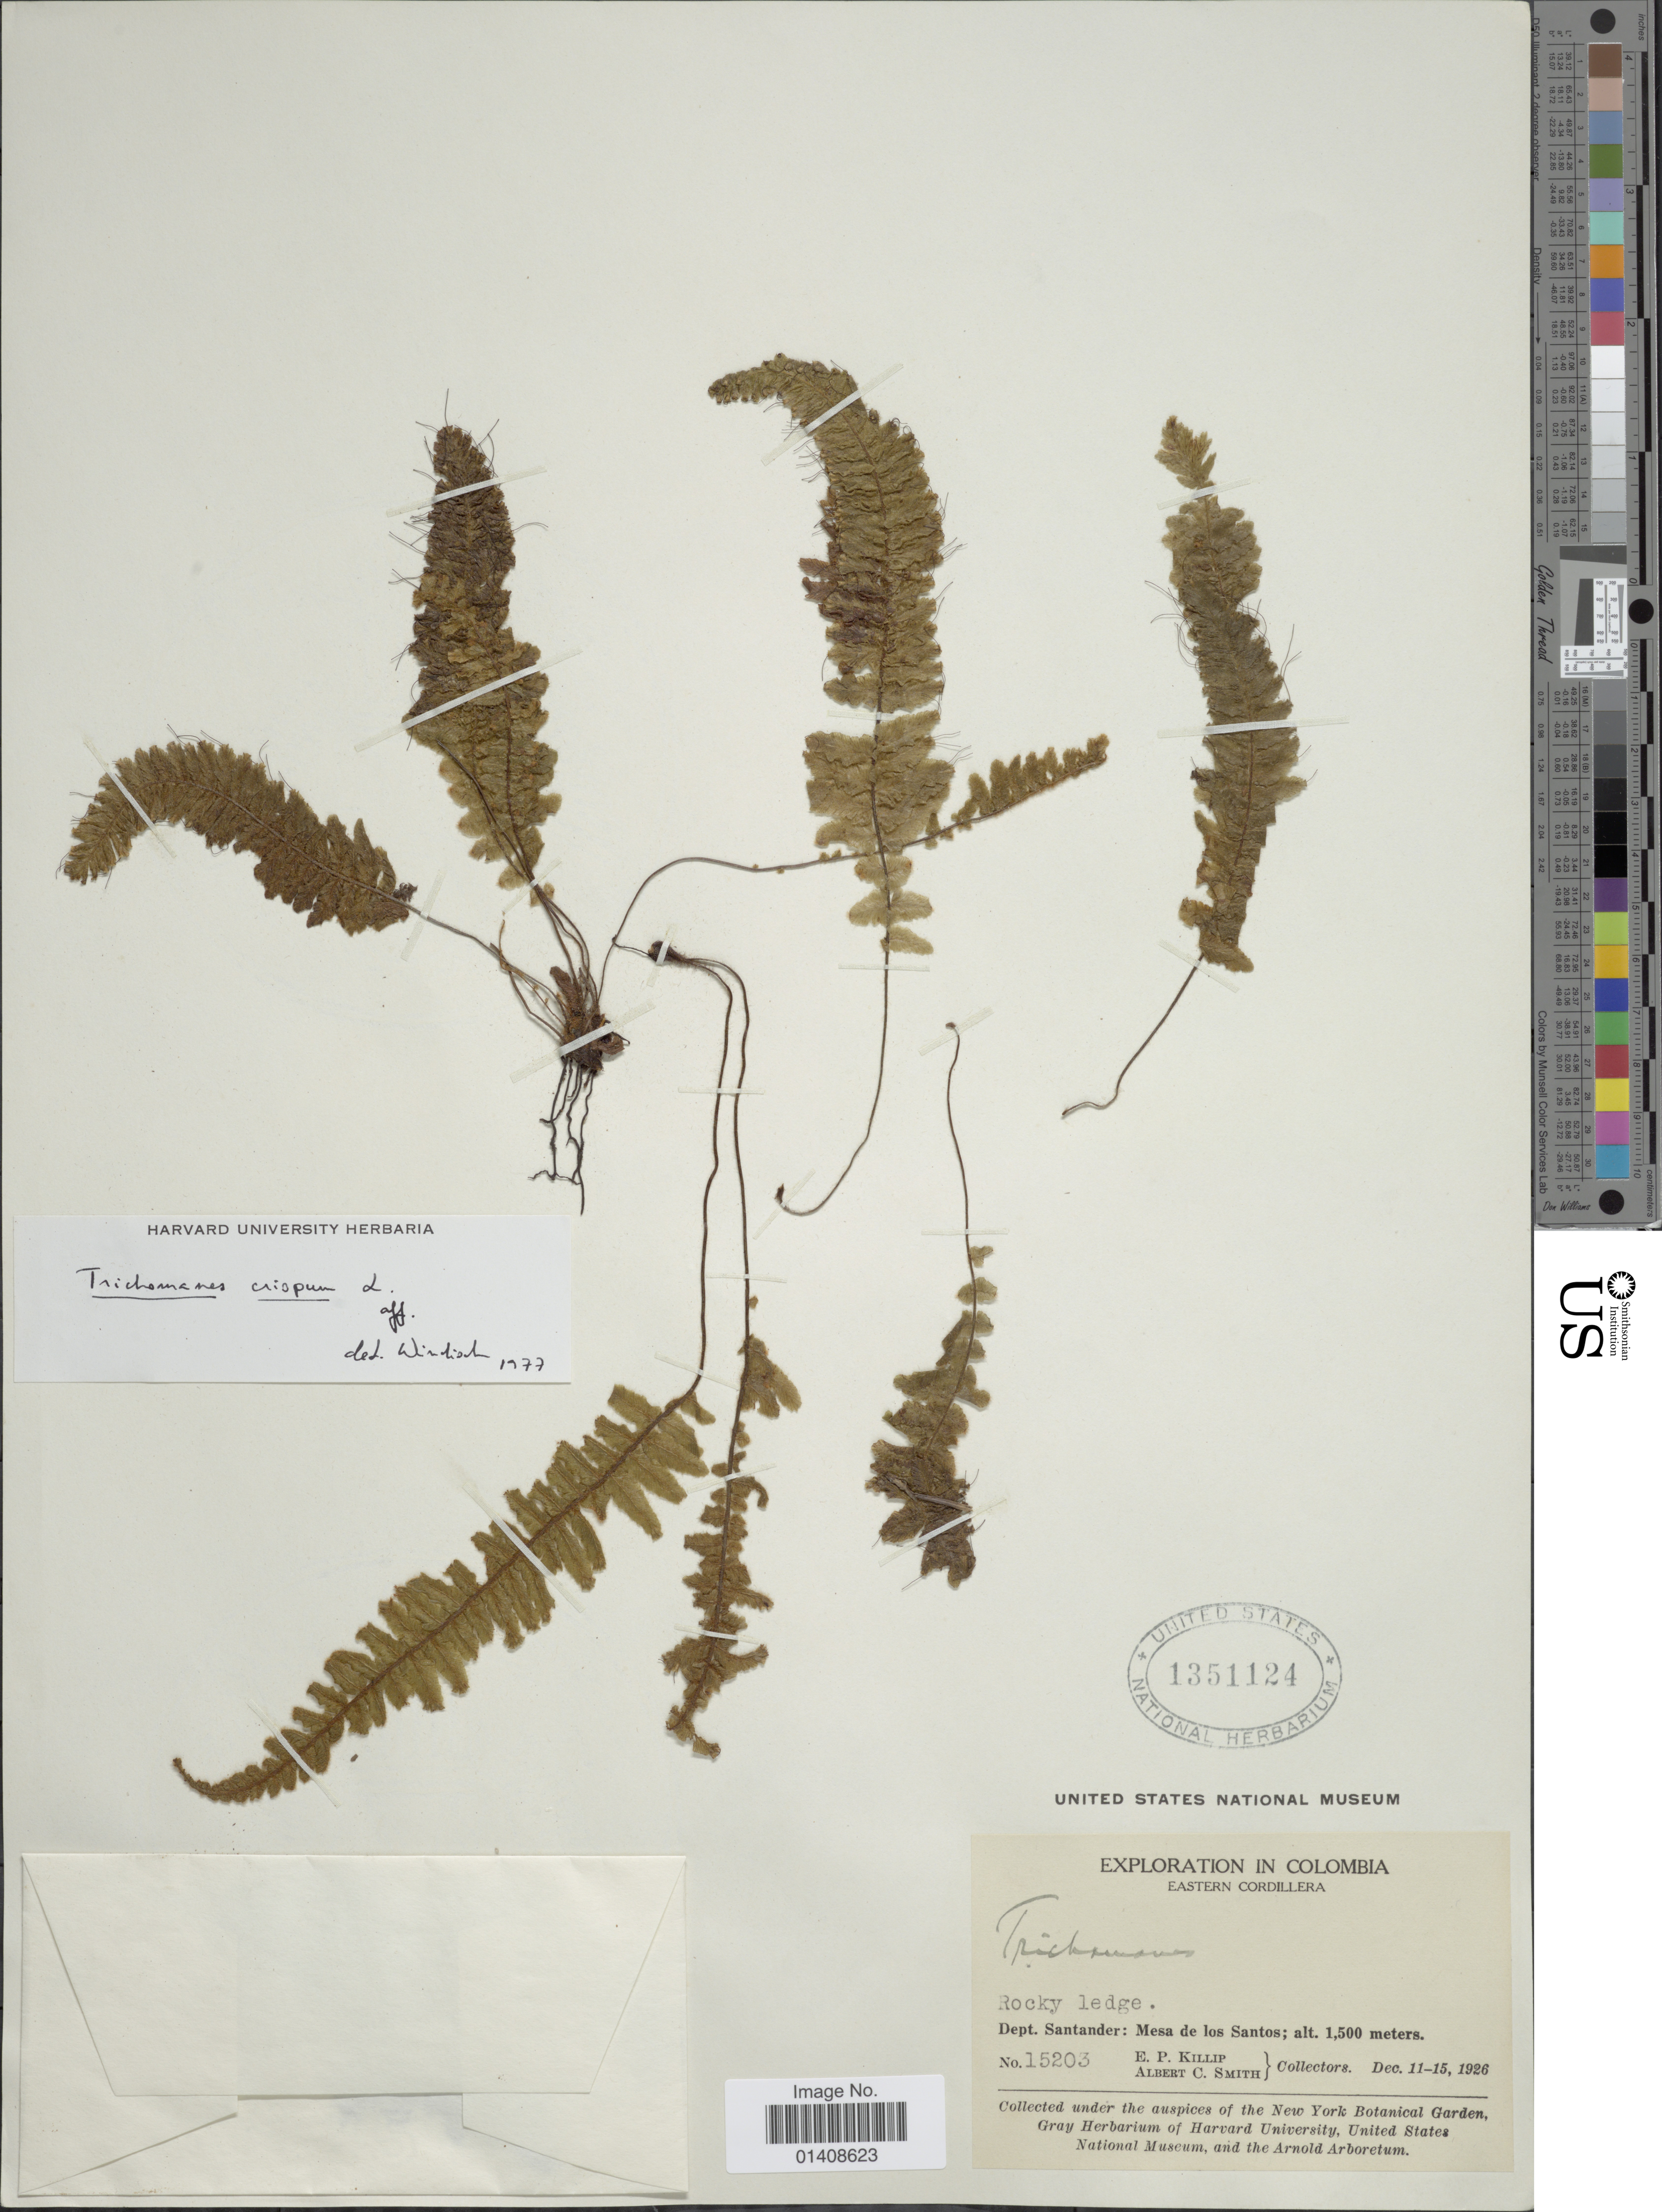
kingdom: Plantae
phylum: Tracheophyta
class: Polypodiopsida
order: Hymenophyllales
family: Hymenophyllaceae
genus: Trichomanes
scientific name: Trichomanes crispum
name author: L.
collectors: E. P. Killip & A. C. Smith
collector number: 15203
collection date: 1926-12-11/1926-12-15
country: Colombia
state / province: Santander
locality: Eastern Cordillera: Mesa de los Santos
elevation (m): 1500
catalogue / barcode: US 1351124